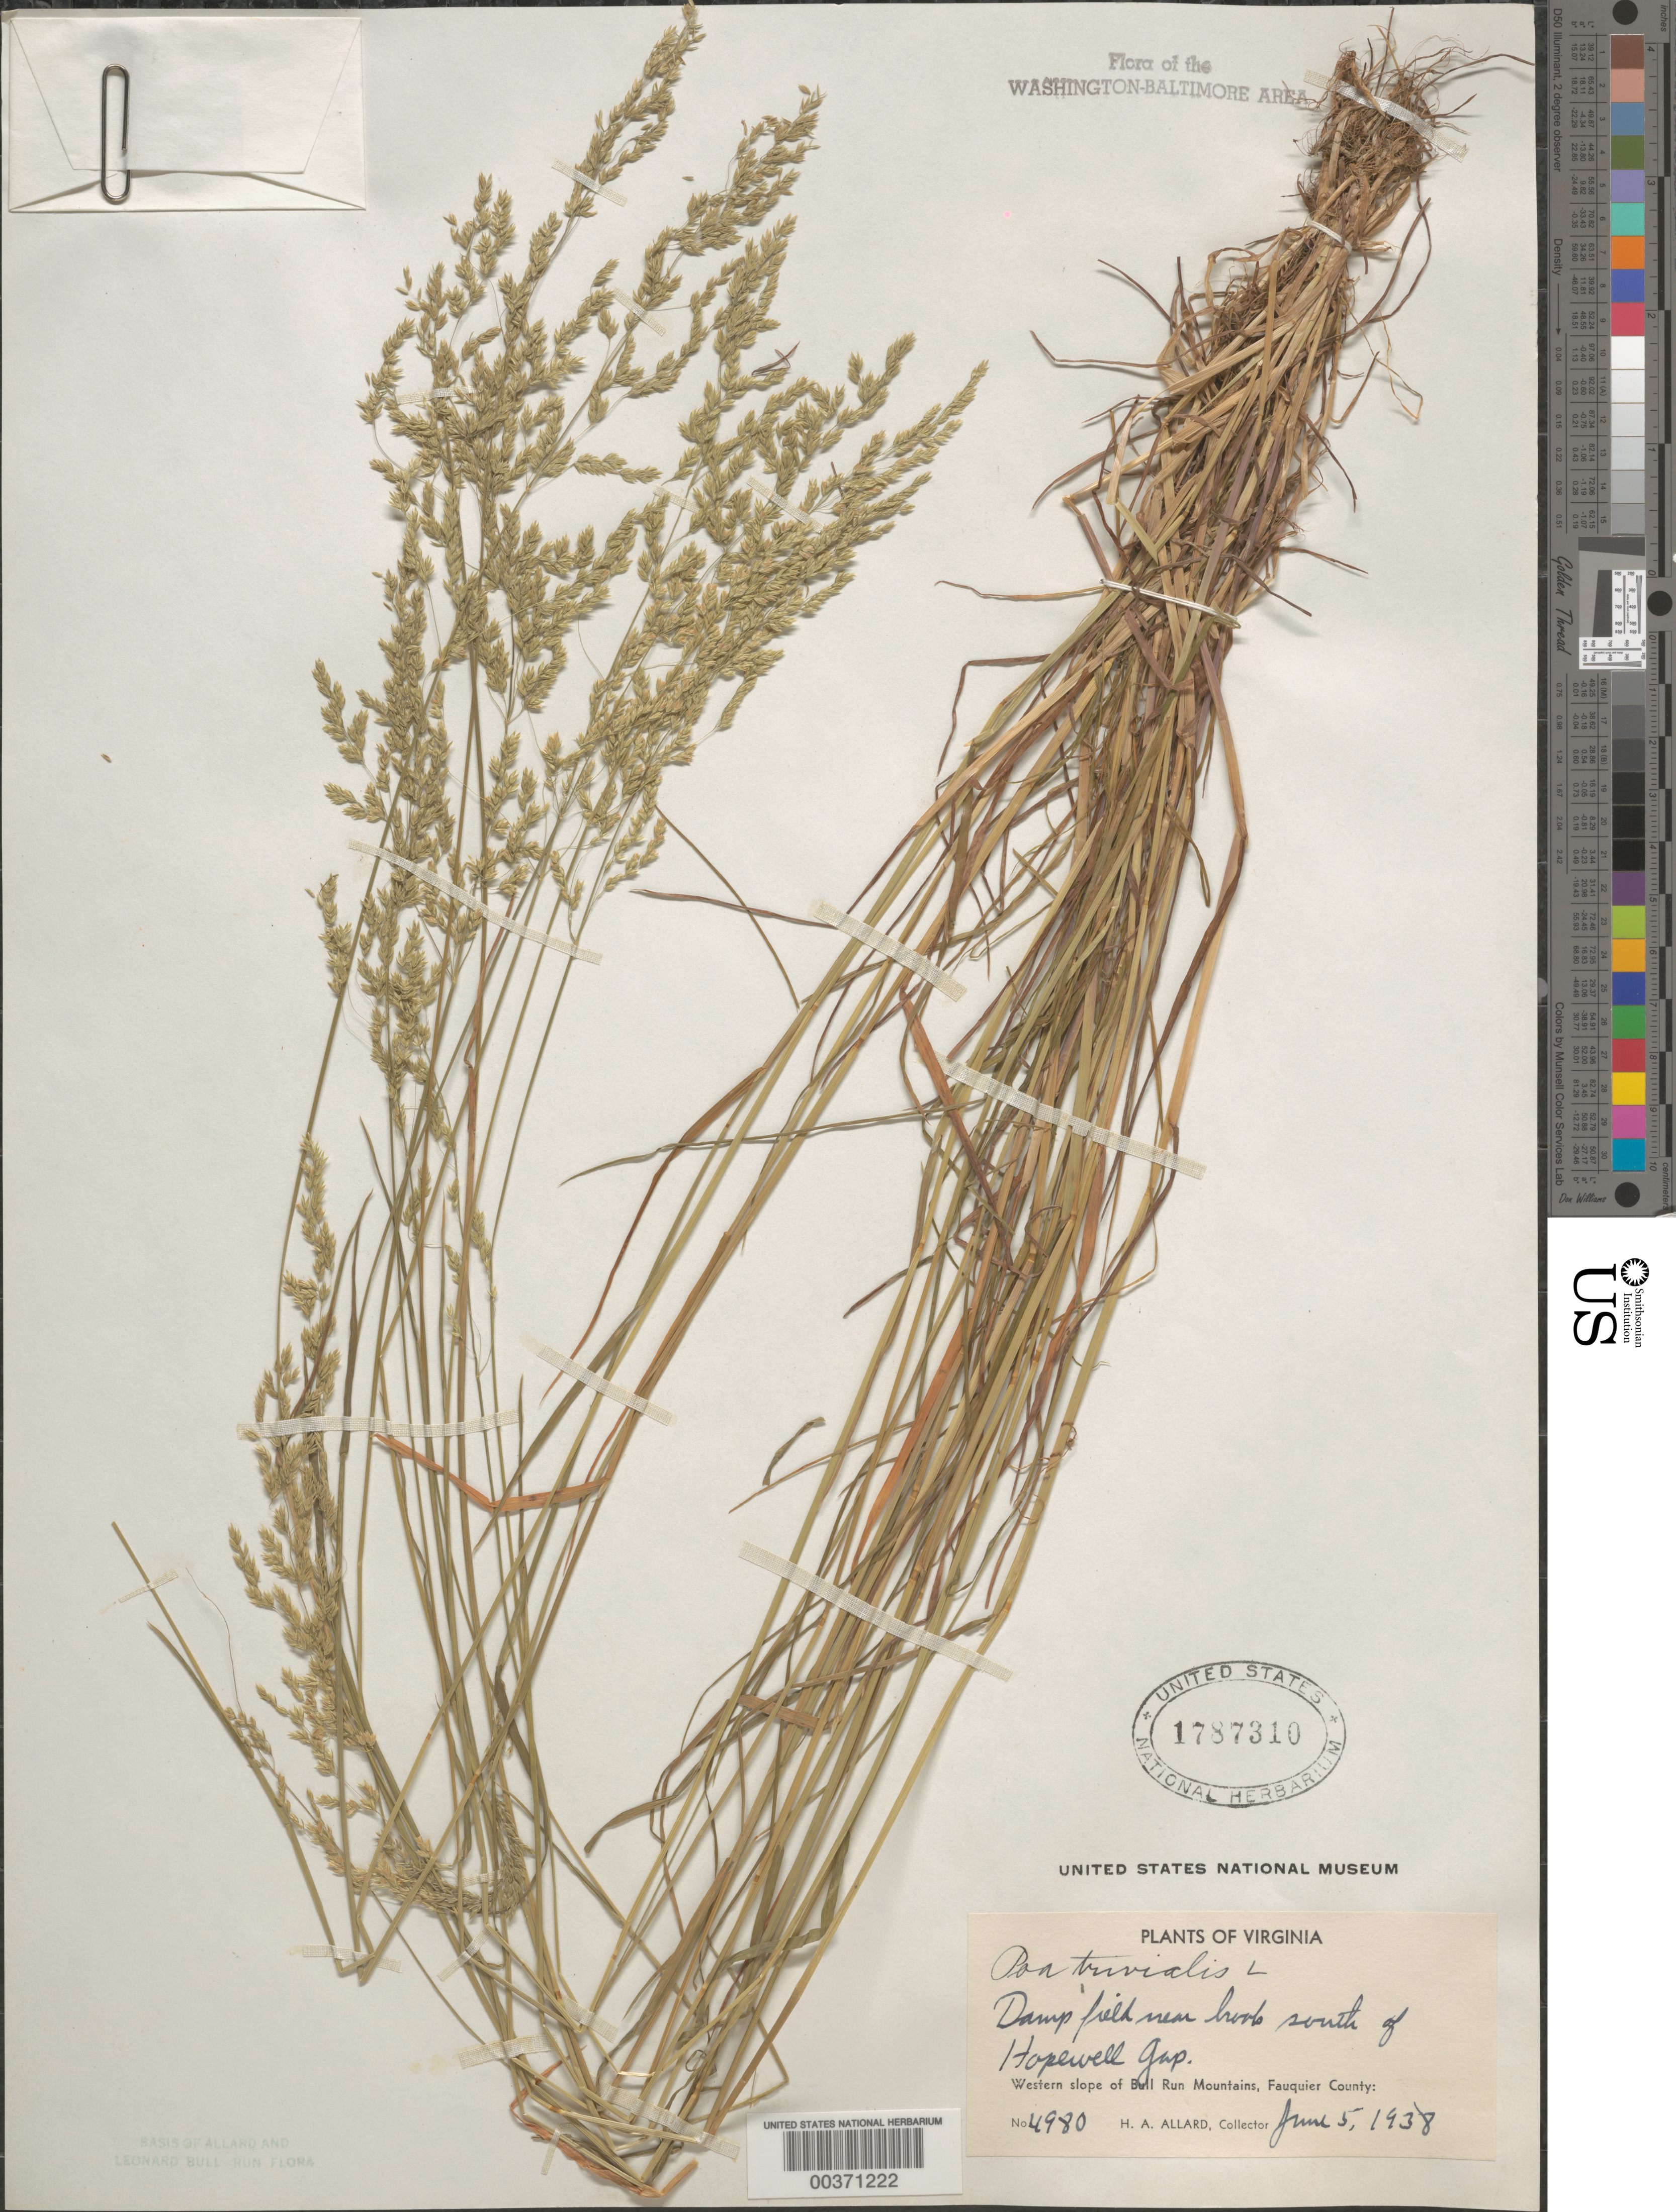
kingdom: Plantae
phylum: Tracheophyta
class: Liliopsida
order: Poales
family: Poaceae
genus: Poa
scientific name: Poa trivialis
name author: L.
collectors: H. A. Allard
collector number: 4980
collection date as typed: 05 Jun 1938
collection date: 1938-06-05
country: United States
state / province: Virginia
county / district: Fauquier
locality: South of Hopewell Gap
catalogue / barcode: US 1787310